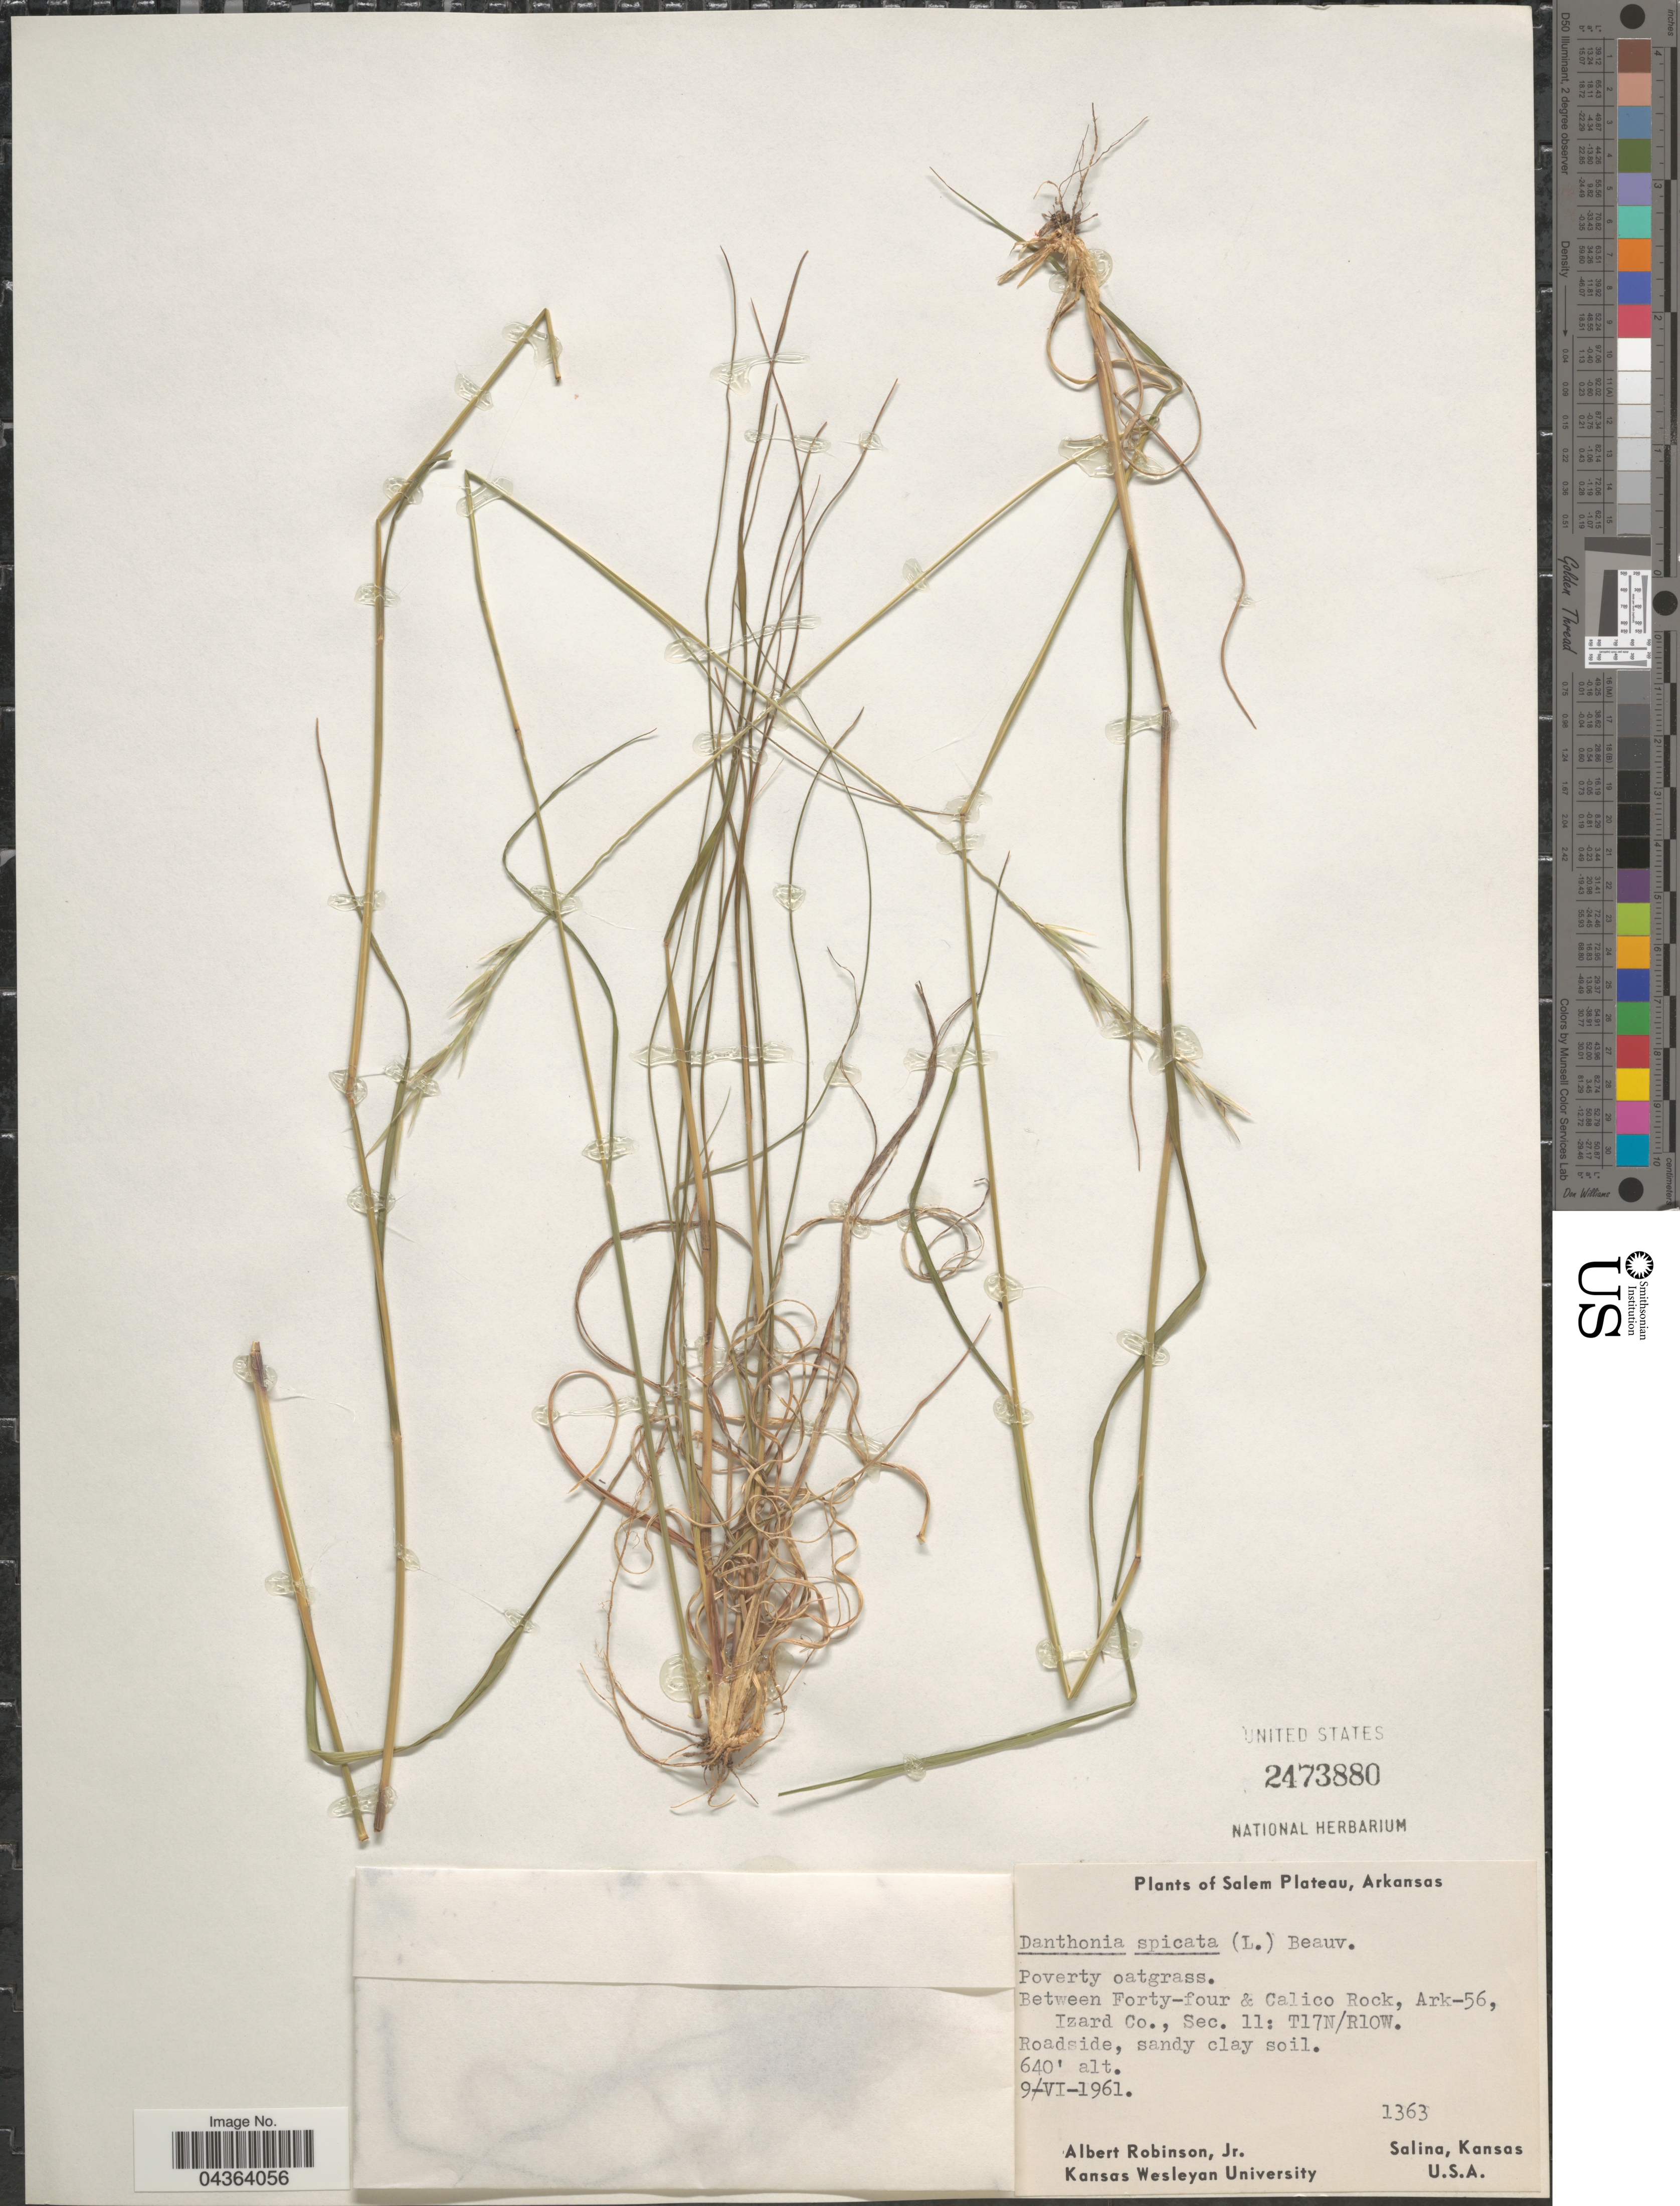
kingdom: Plantae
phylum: Tracheophyta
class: Liliopsida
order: Poales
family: Poaceae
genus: Danthonia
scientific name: Danthonia spicata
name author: (L.) P. Beauv. ex Roem. & Schult.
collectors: A. Robinson Jr.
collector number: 1363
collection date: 1961-06-09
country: United States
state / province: Arkansas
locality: Salem Plateau. Between Forty-four & Calico Rock, Ark-56, Izard Co., Sec. 11: T17N/R10W.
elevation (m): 195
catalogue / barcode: US 2473880